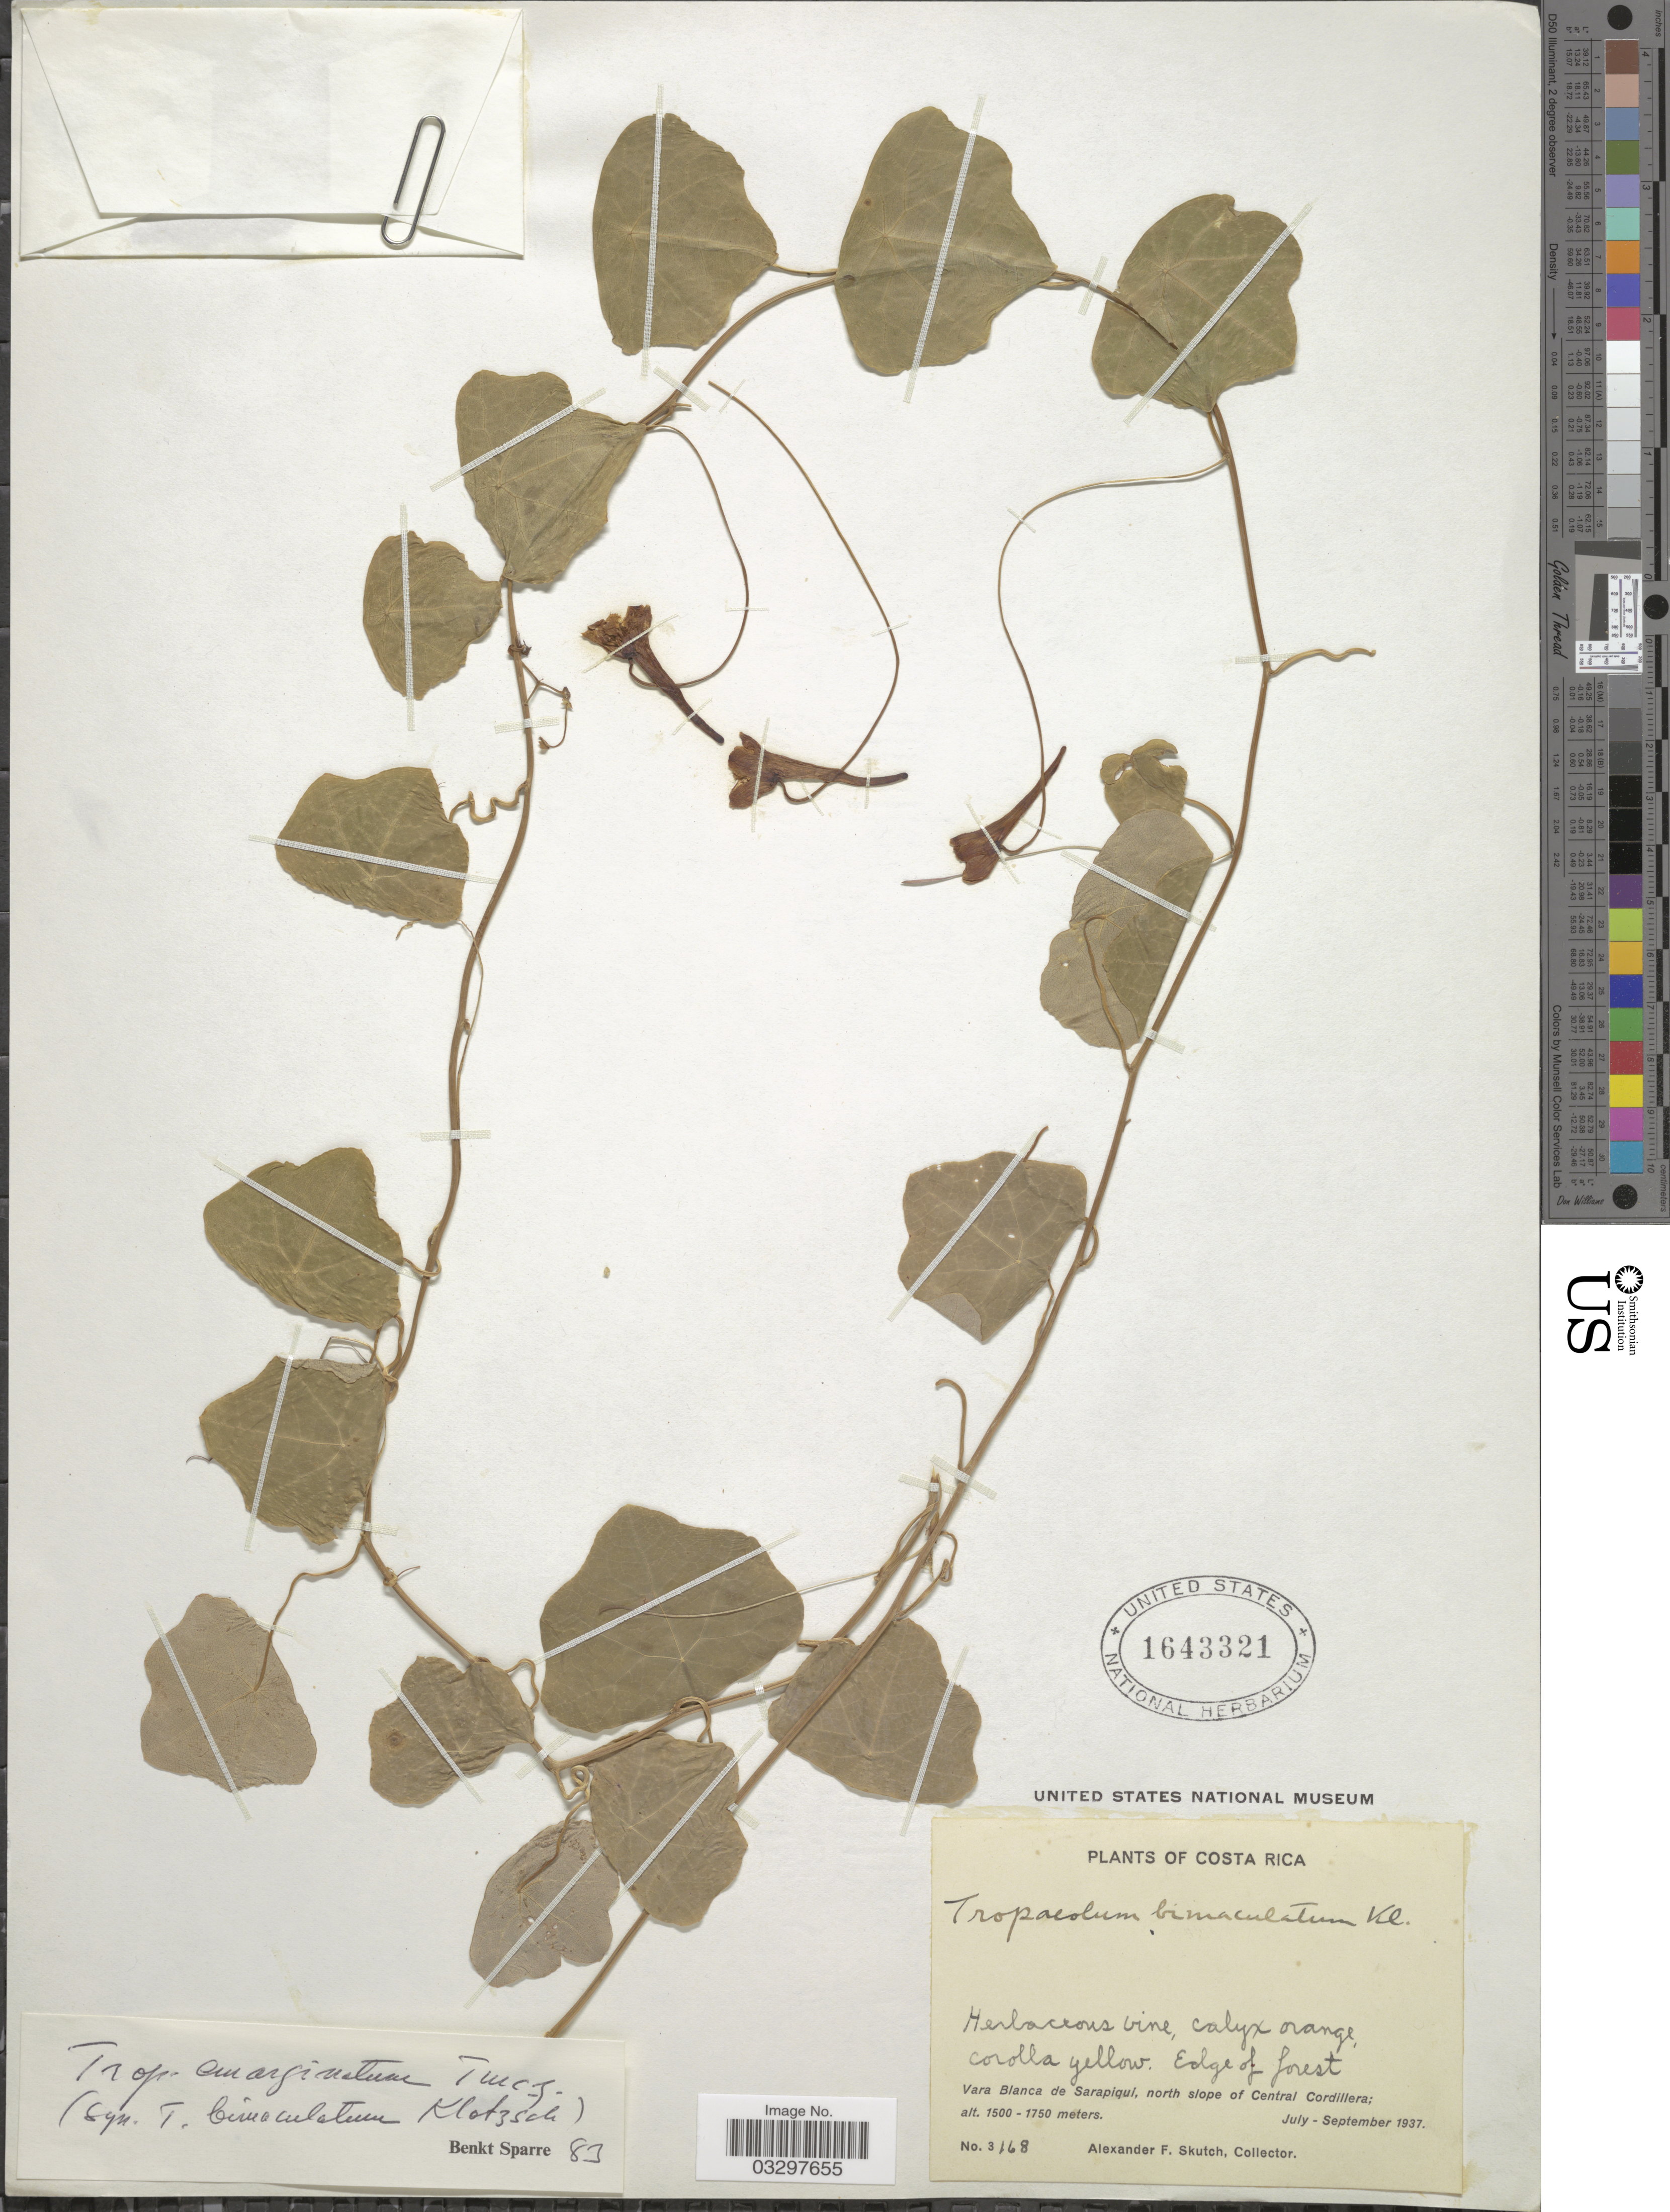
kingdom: Plantae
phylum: Tracheophyta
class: Magnoliopsida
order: Brassicales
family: Tropaeolaceae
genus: Tropaeolum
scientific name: Tropaeolum emarginatum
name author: Turcz.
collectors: A. F. Skutch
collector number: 3168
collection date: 1937-07/1937-09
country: Costa Rica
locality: Vara Blanca de Sarapigul, north slope of Central Cordillera.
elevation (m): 1500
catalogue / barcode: US 1643321